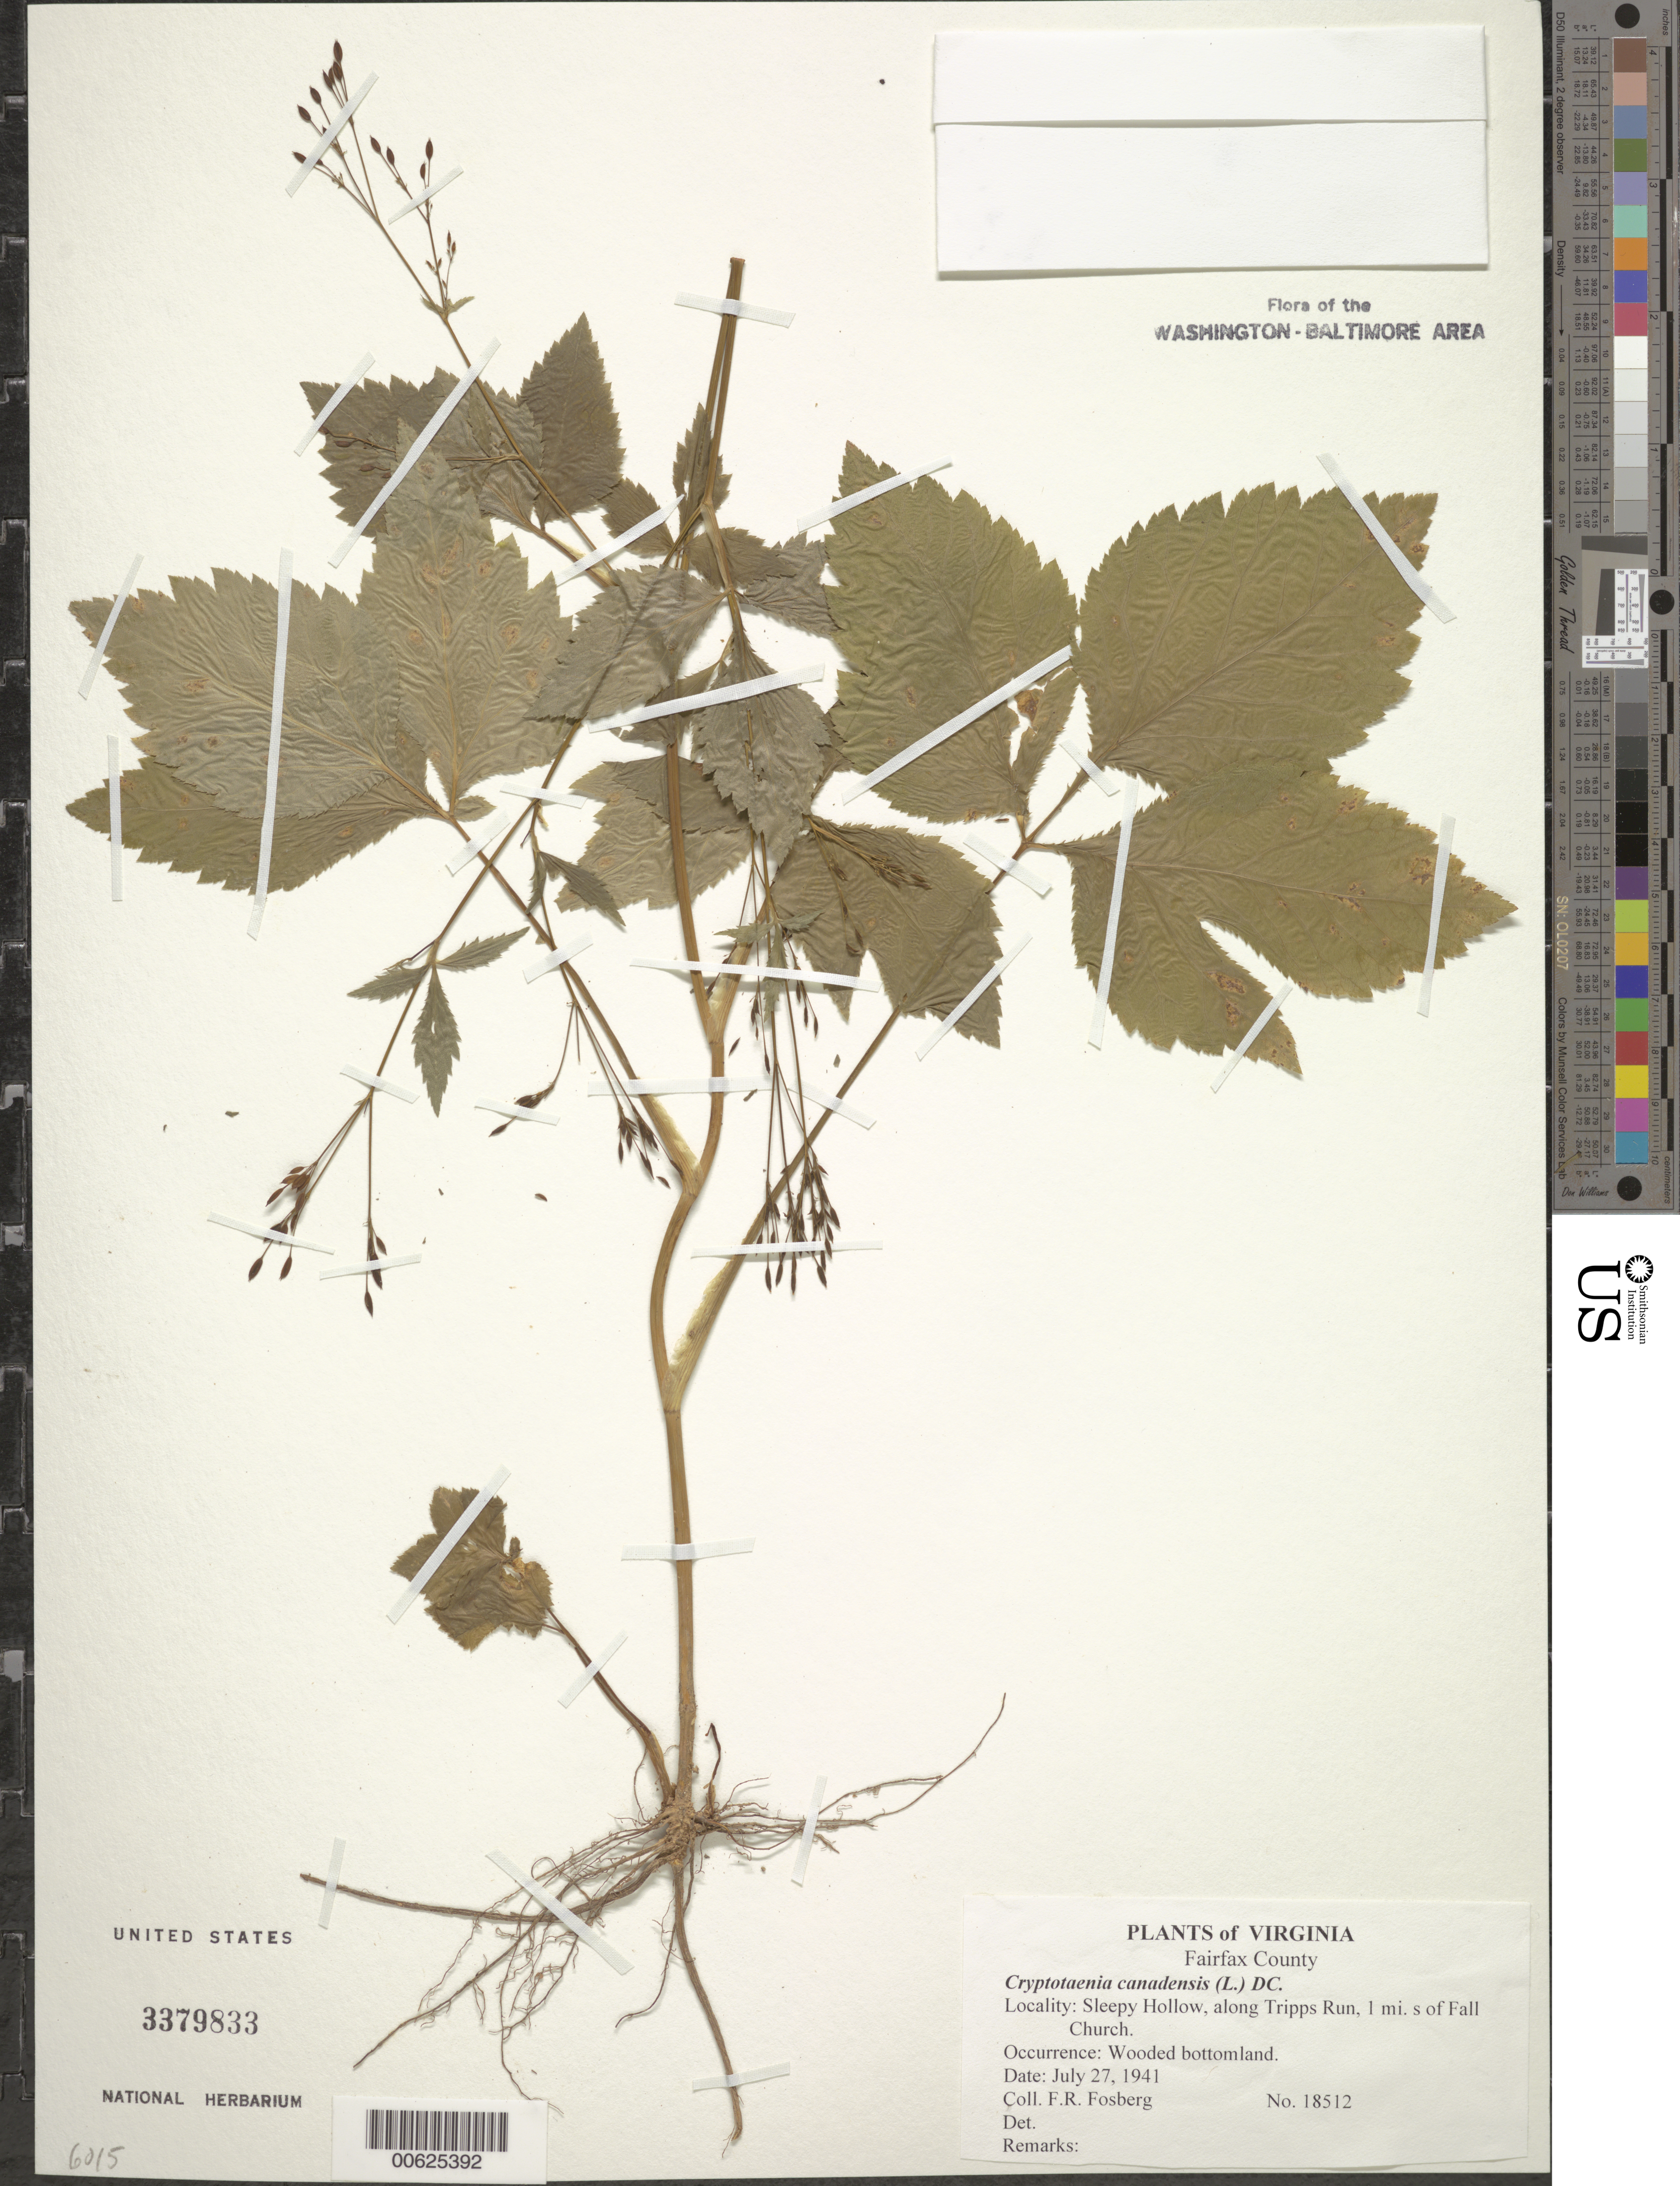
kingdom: Plantae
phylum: Tracheophyta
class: Magnoliopsida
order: Apiales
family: Apiaceae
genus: Cryptotaenia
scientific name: Cryptotaenia canadensis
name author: (L.) DC.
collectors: F. R. Fosberg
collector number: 18512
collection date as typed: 27 Jul 1941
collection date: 1941-07-27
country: United States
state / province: Virginia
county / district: Fairfax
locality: Sleepy Hollow, along Tripps Run, 1 mi. S of Falls Church.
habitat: Wooded bottomland.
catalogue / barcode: US 3379833